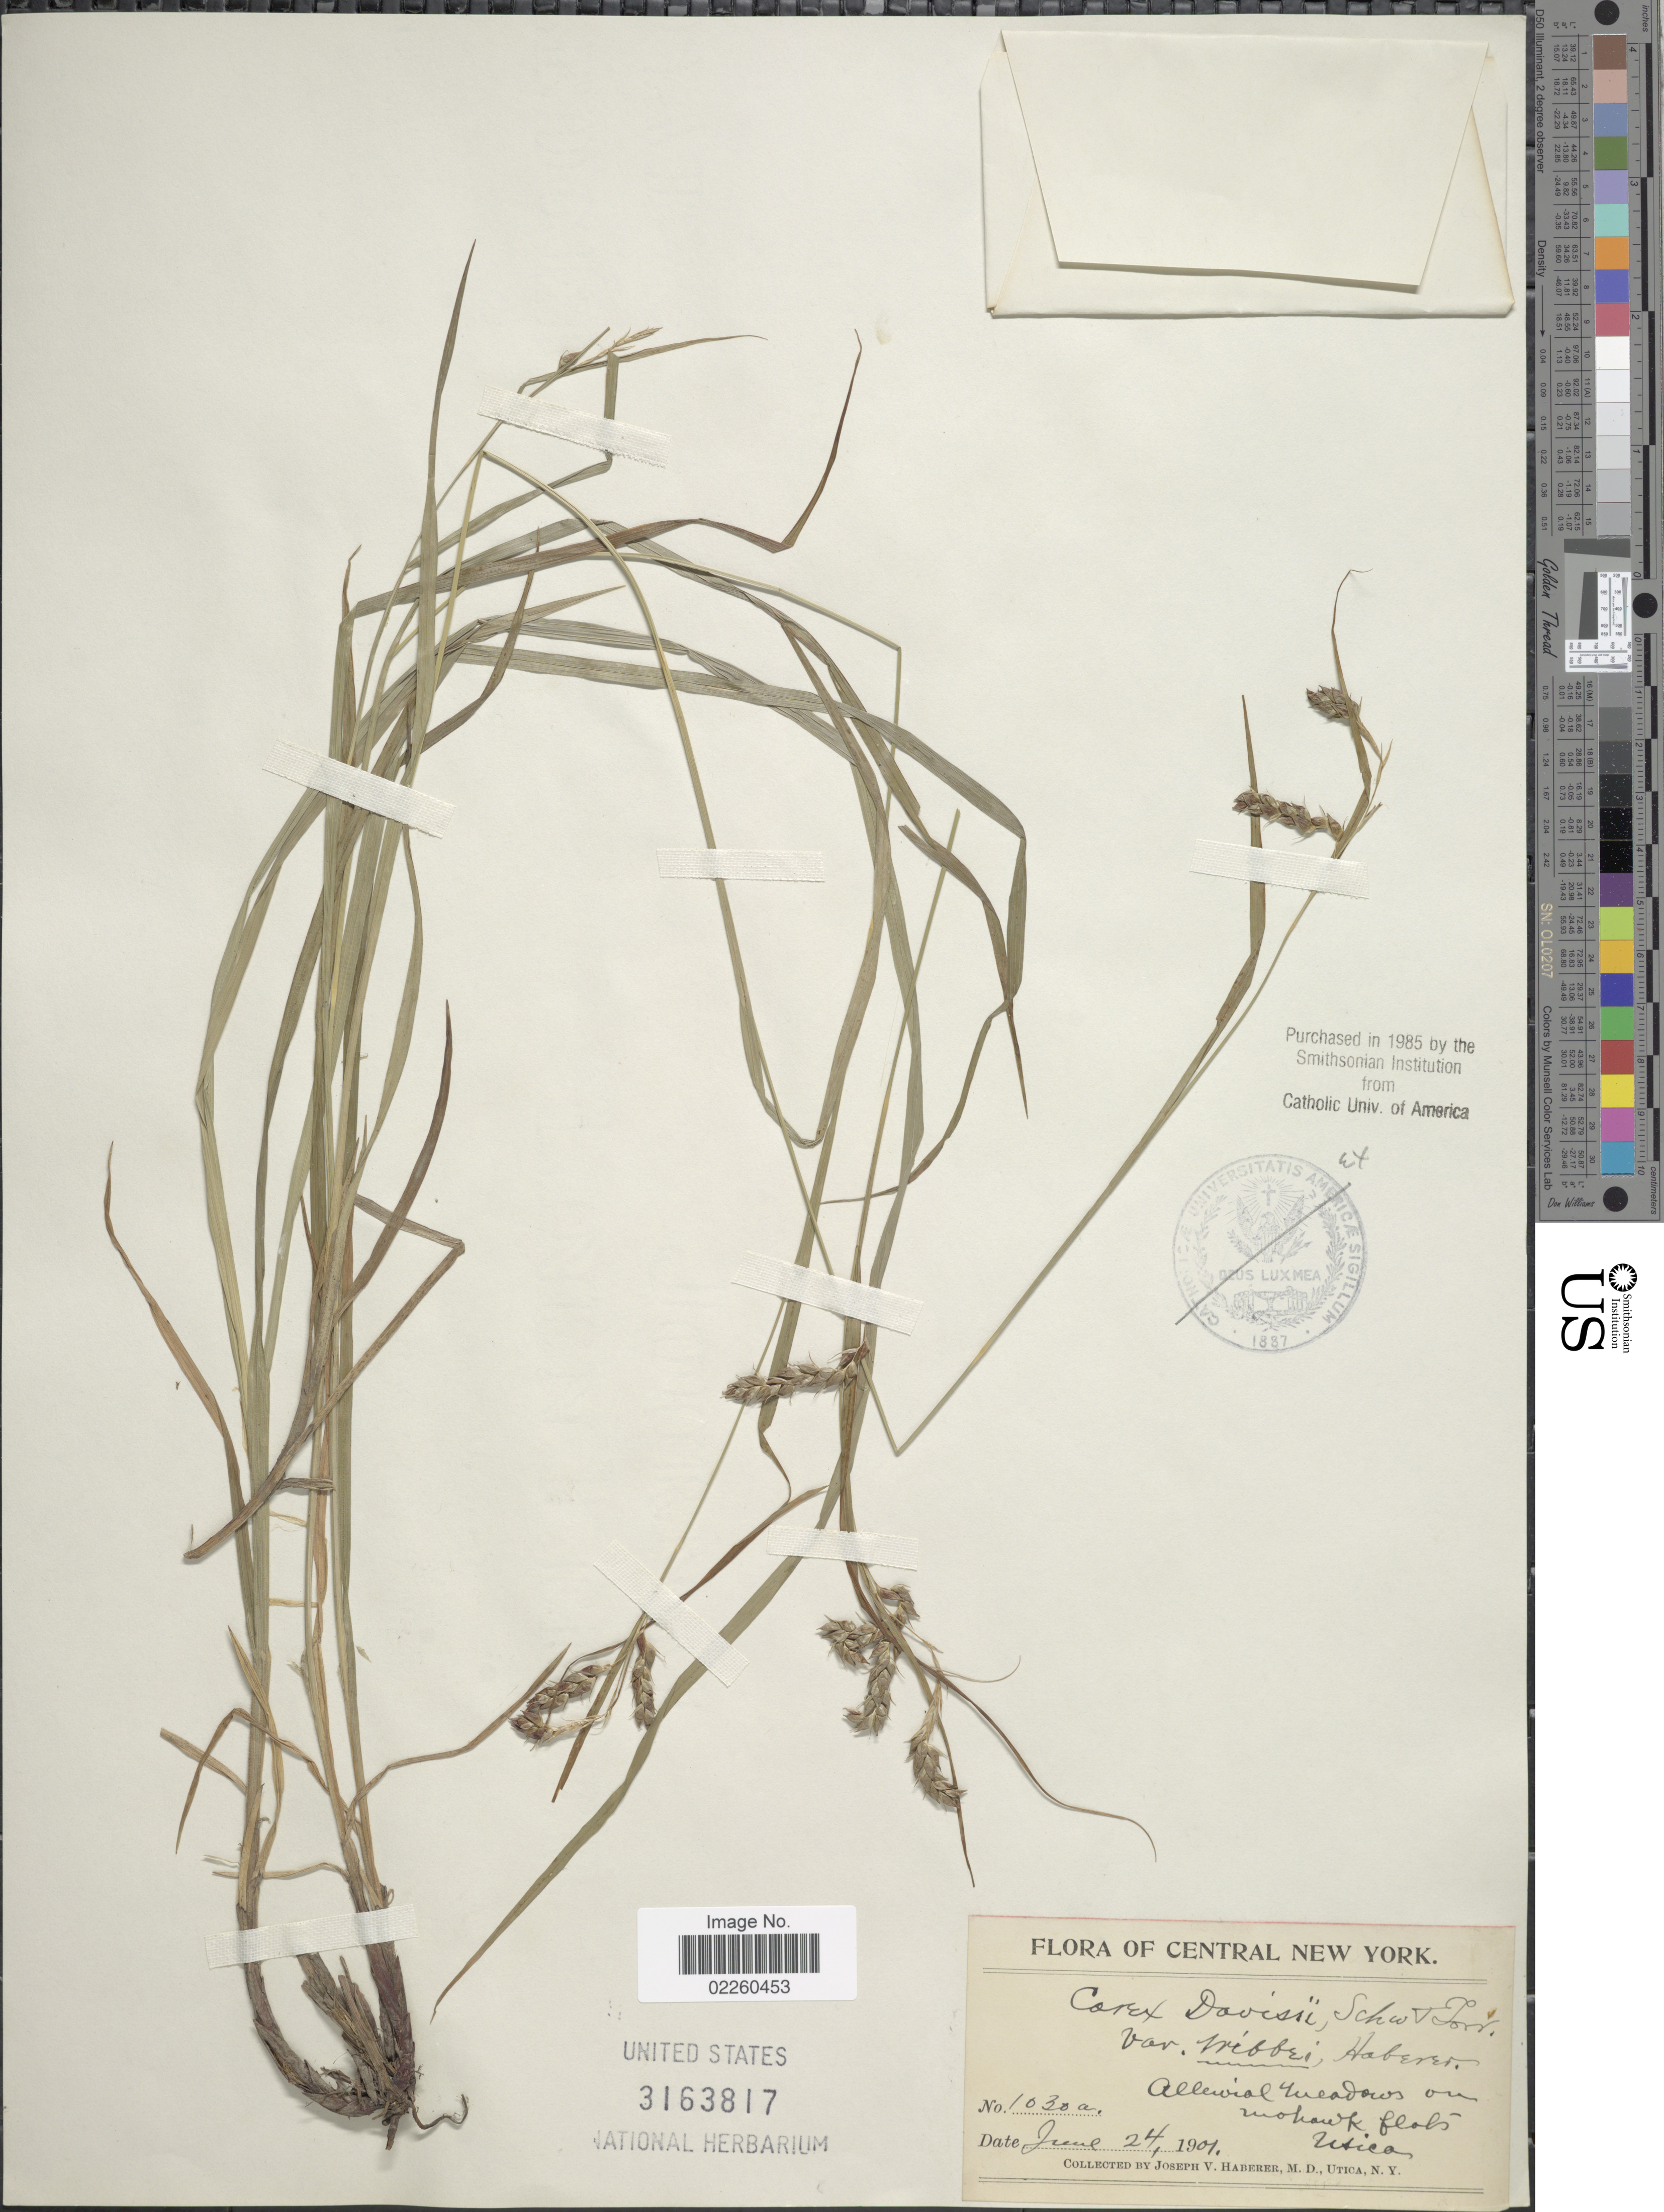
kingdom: Plantae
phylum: Tracheophyta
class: Liliopsida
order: Poales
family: Cyperaceae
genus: Carex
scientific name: Carex davisii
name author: Schwein. & Torr.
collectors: J. V. Haberer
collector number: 1030a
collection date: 1901-06-24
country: United States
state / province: New York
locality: Central New York. Alluvial Meadows on Mohawk flats Utica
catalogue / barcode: US 3163817